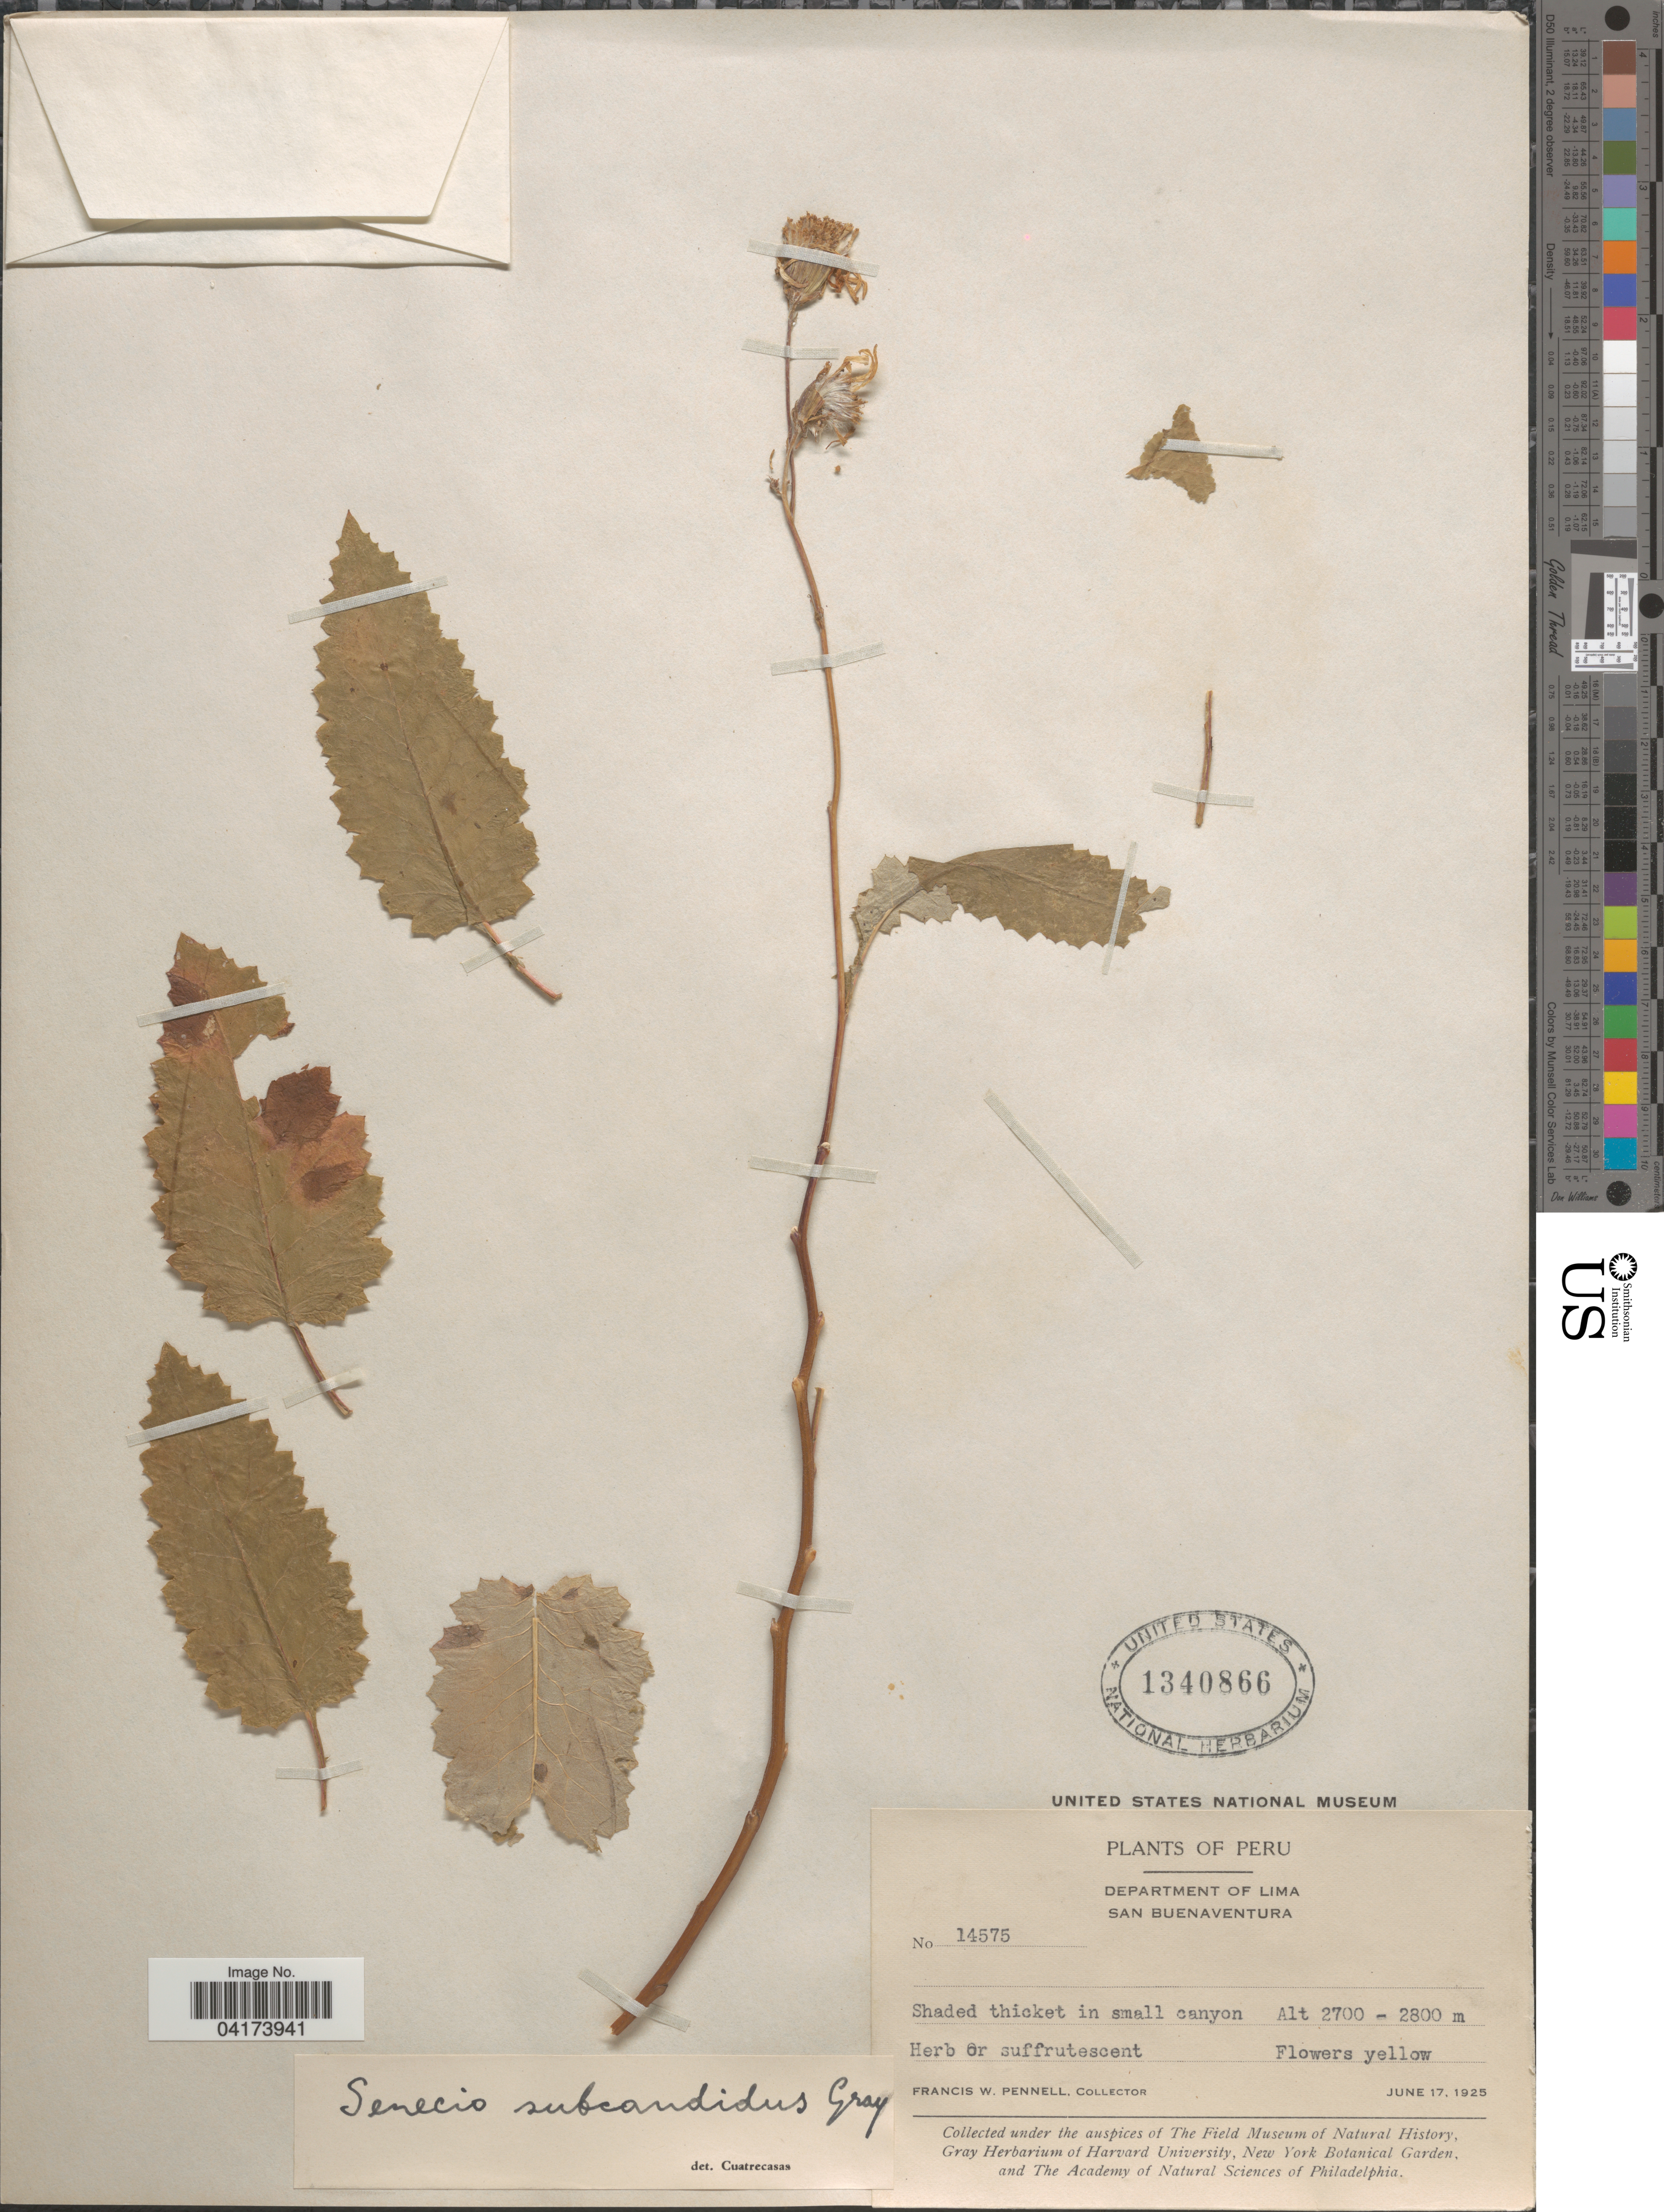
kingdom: Plantae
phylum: Tracheophyta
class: Magnoliopsida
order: Asterales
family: Asteraceae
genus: Senecio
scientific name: Senecio subcandidus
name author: A. Gray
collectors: F. W. Pennell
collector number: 14575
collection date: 1925-06-17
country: Peru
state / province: Lima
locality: Department of Lima. San Buenaventura. In small canyon.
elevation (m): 2700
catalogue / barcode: US 1340866